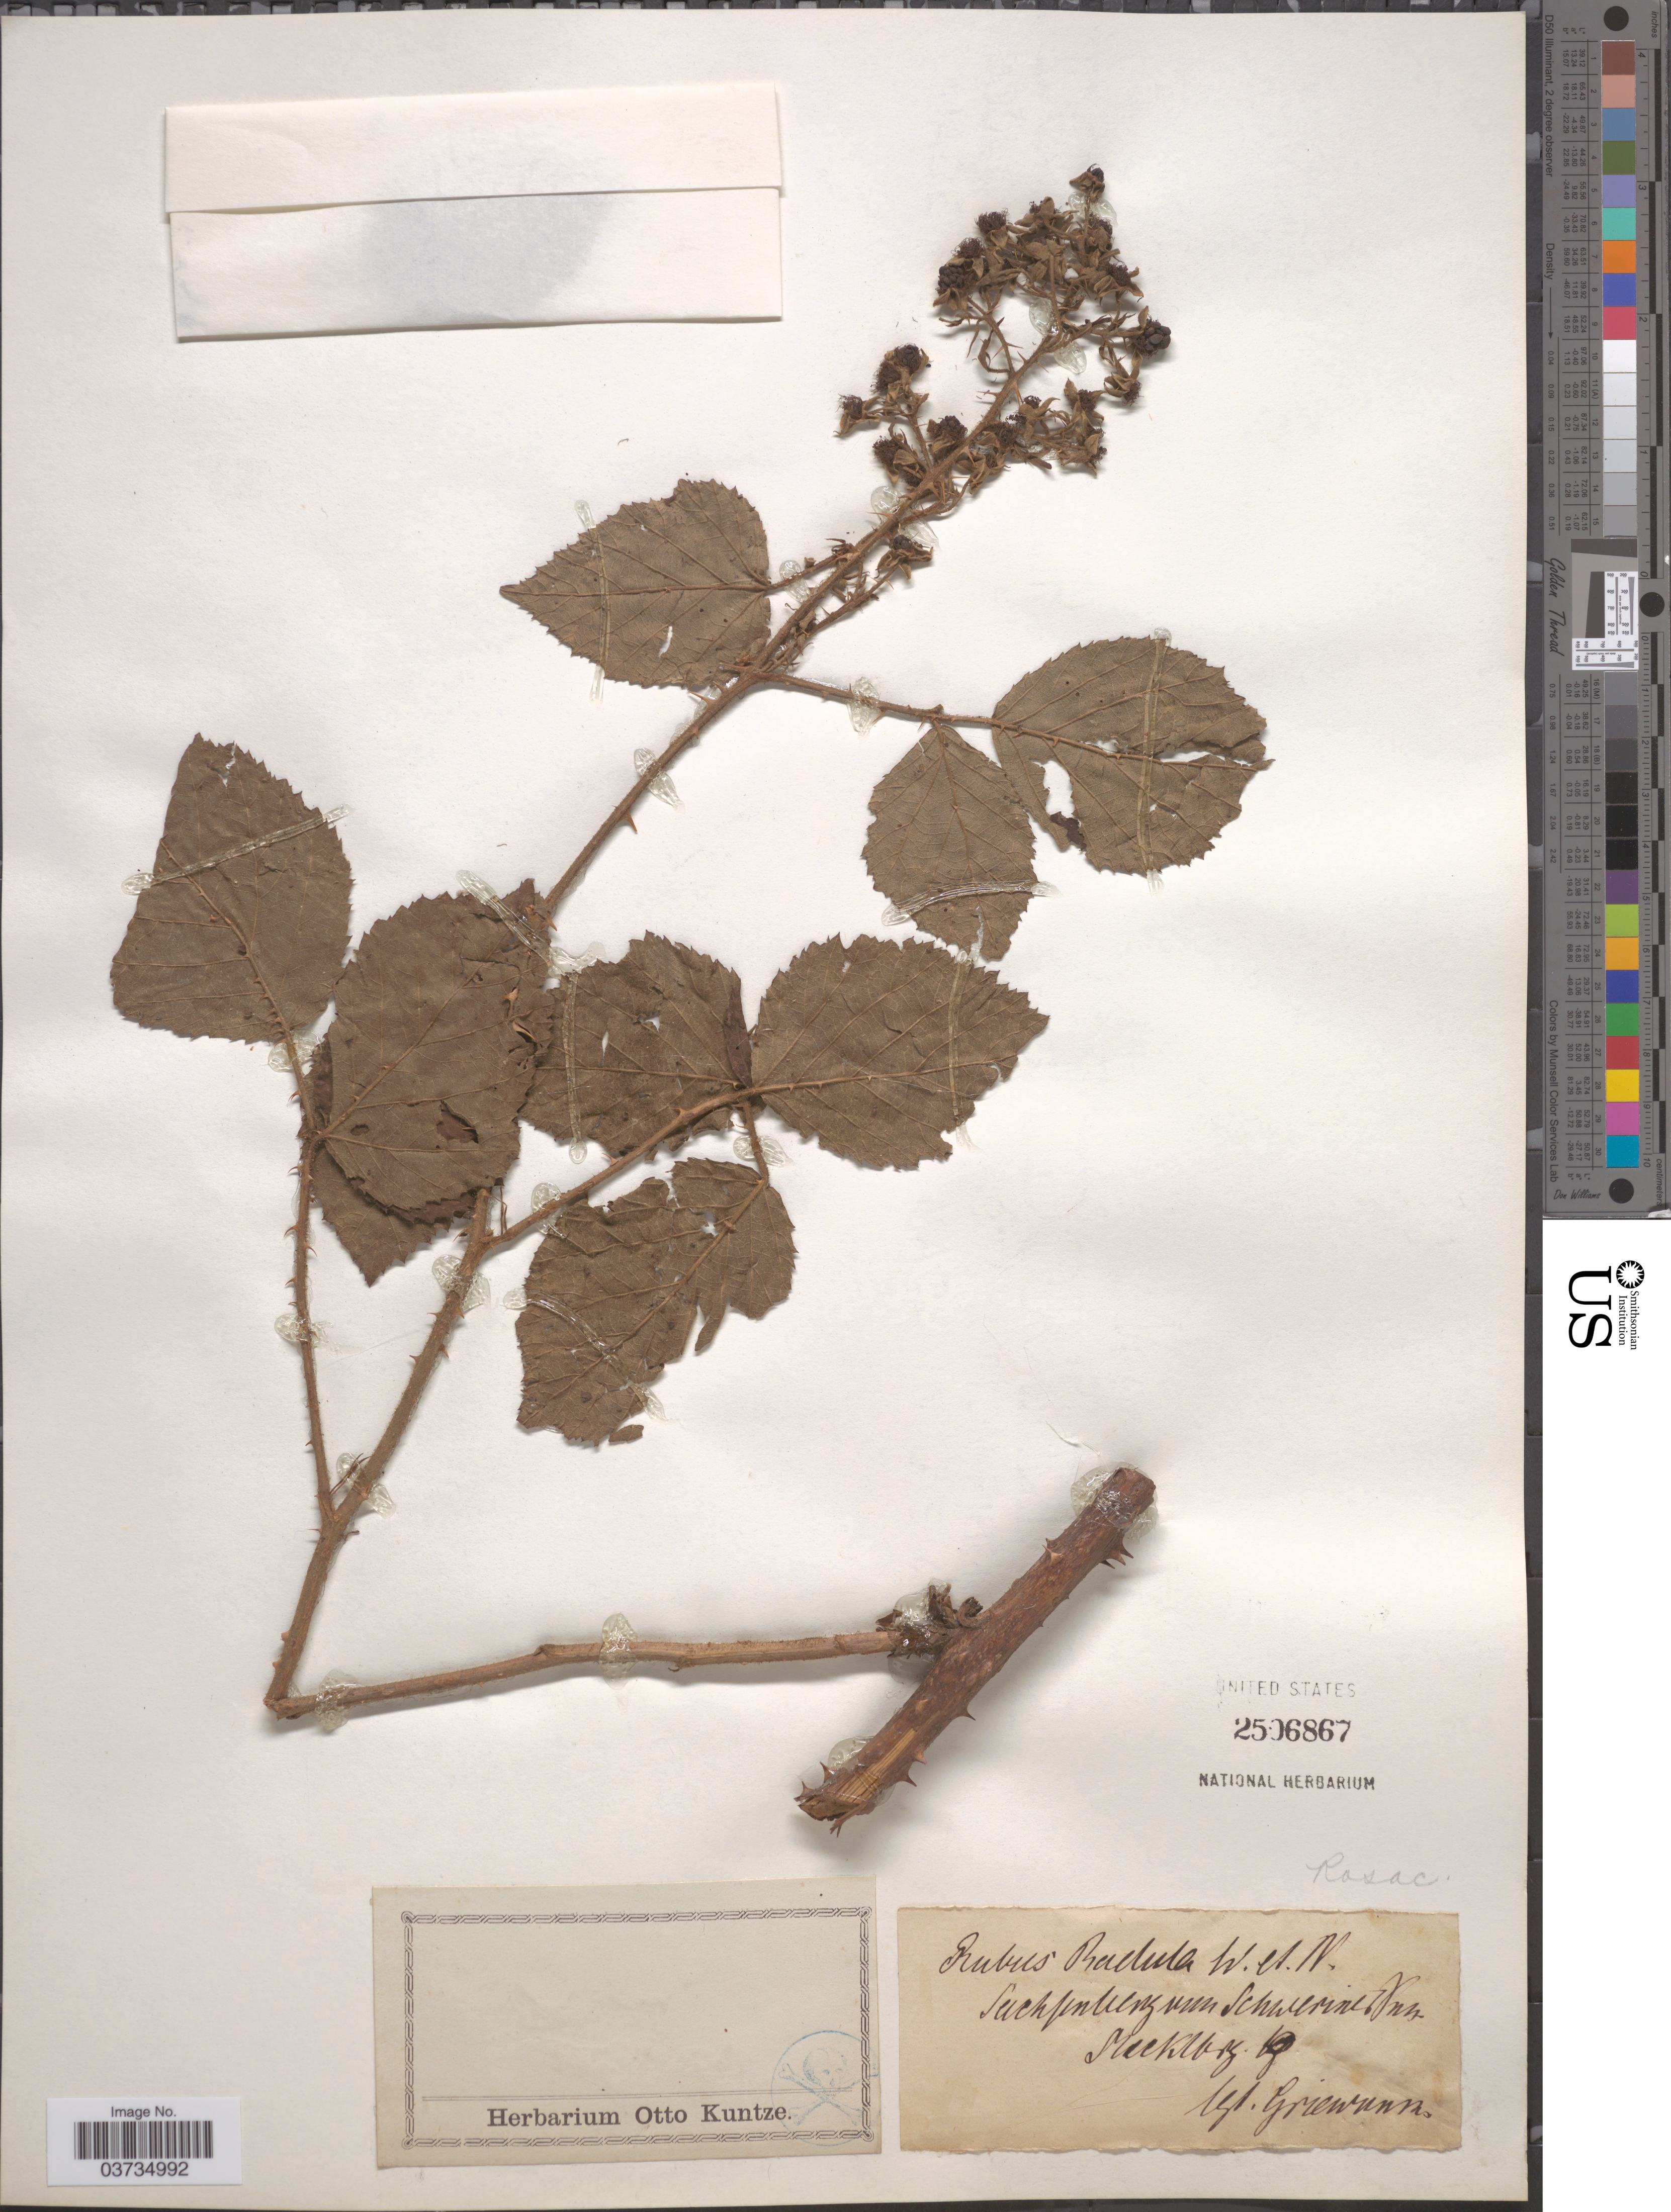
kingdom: Plantae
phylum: Tracheophyta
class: Magnoliopsida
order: Rosales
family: Rosaceae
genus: Rubus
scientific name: Rubus radula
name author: Weihe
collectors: Griewank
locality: Suchpnkenz um Schwerinejnz Sreckloz [illegible text].[interpreted]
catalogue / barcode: US 2506867